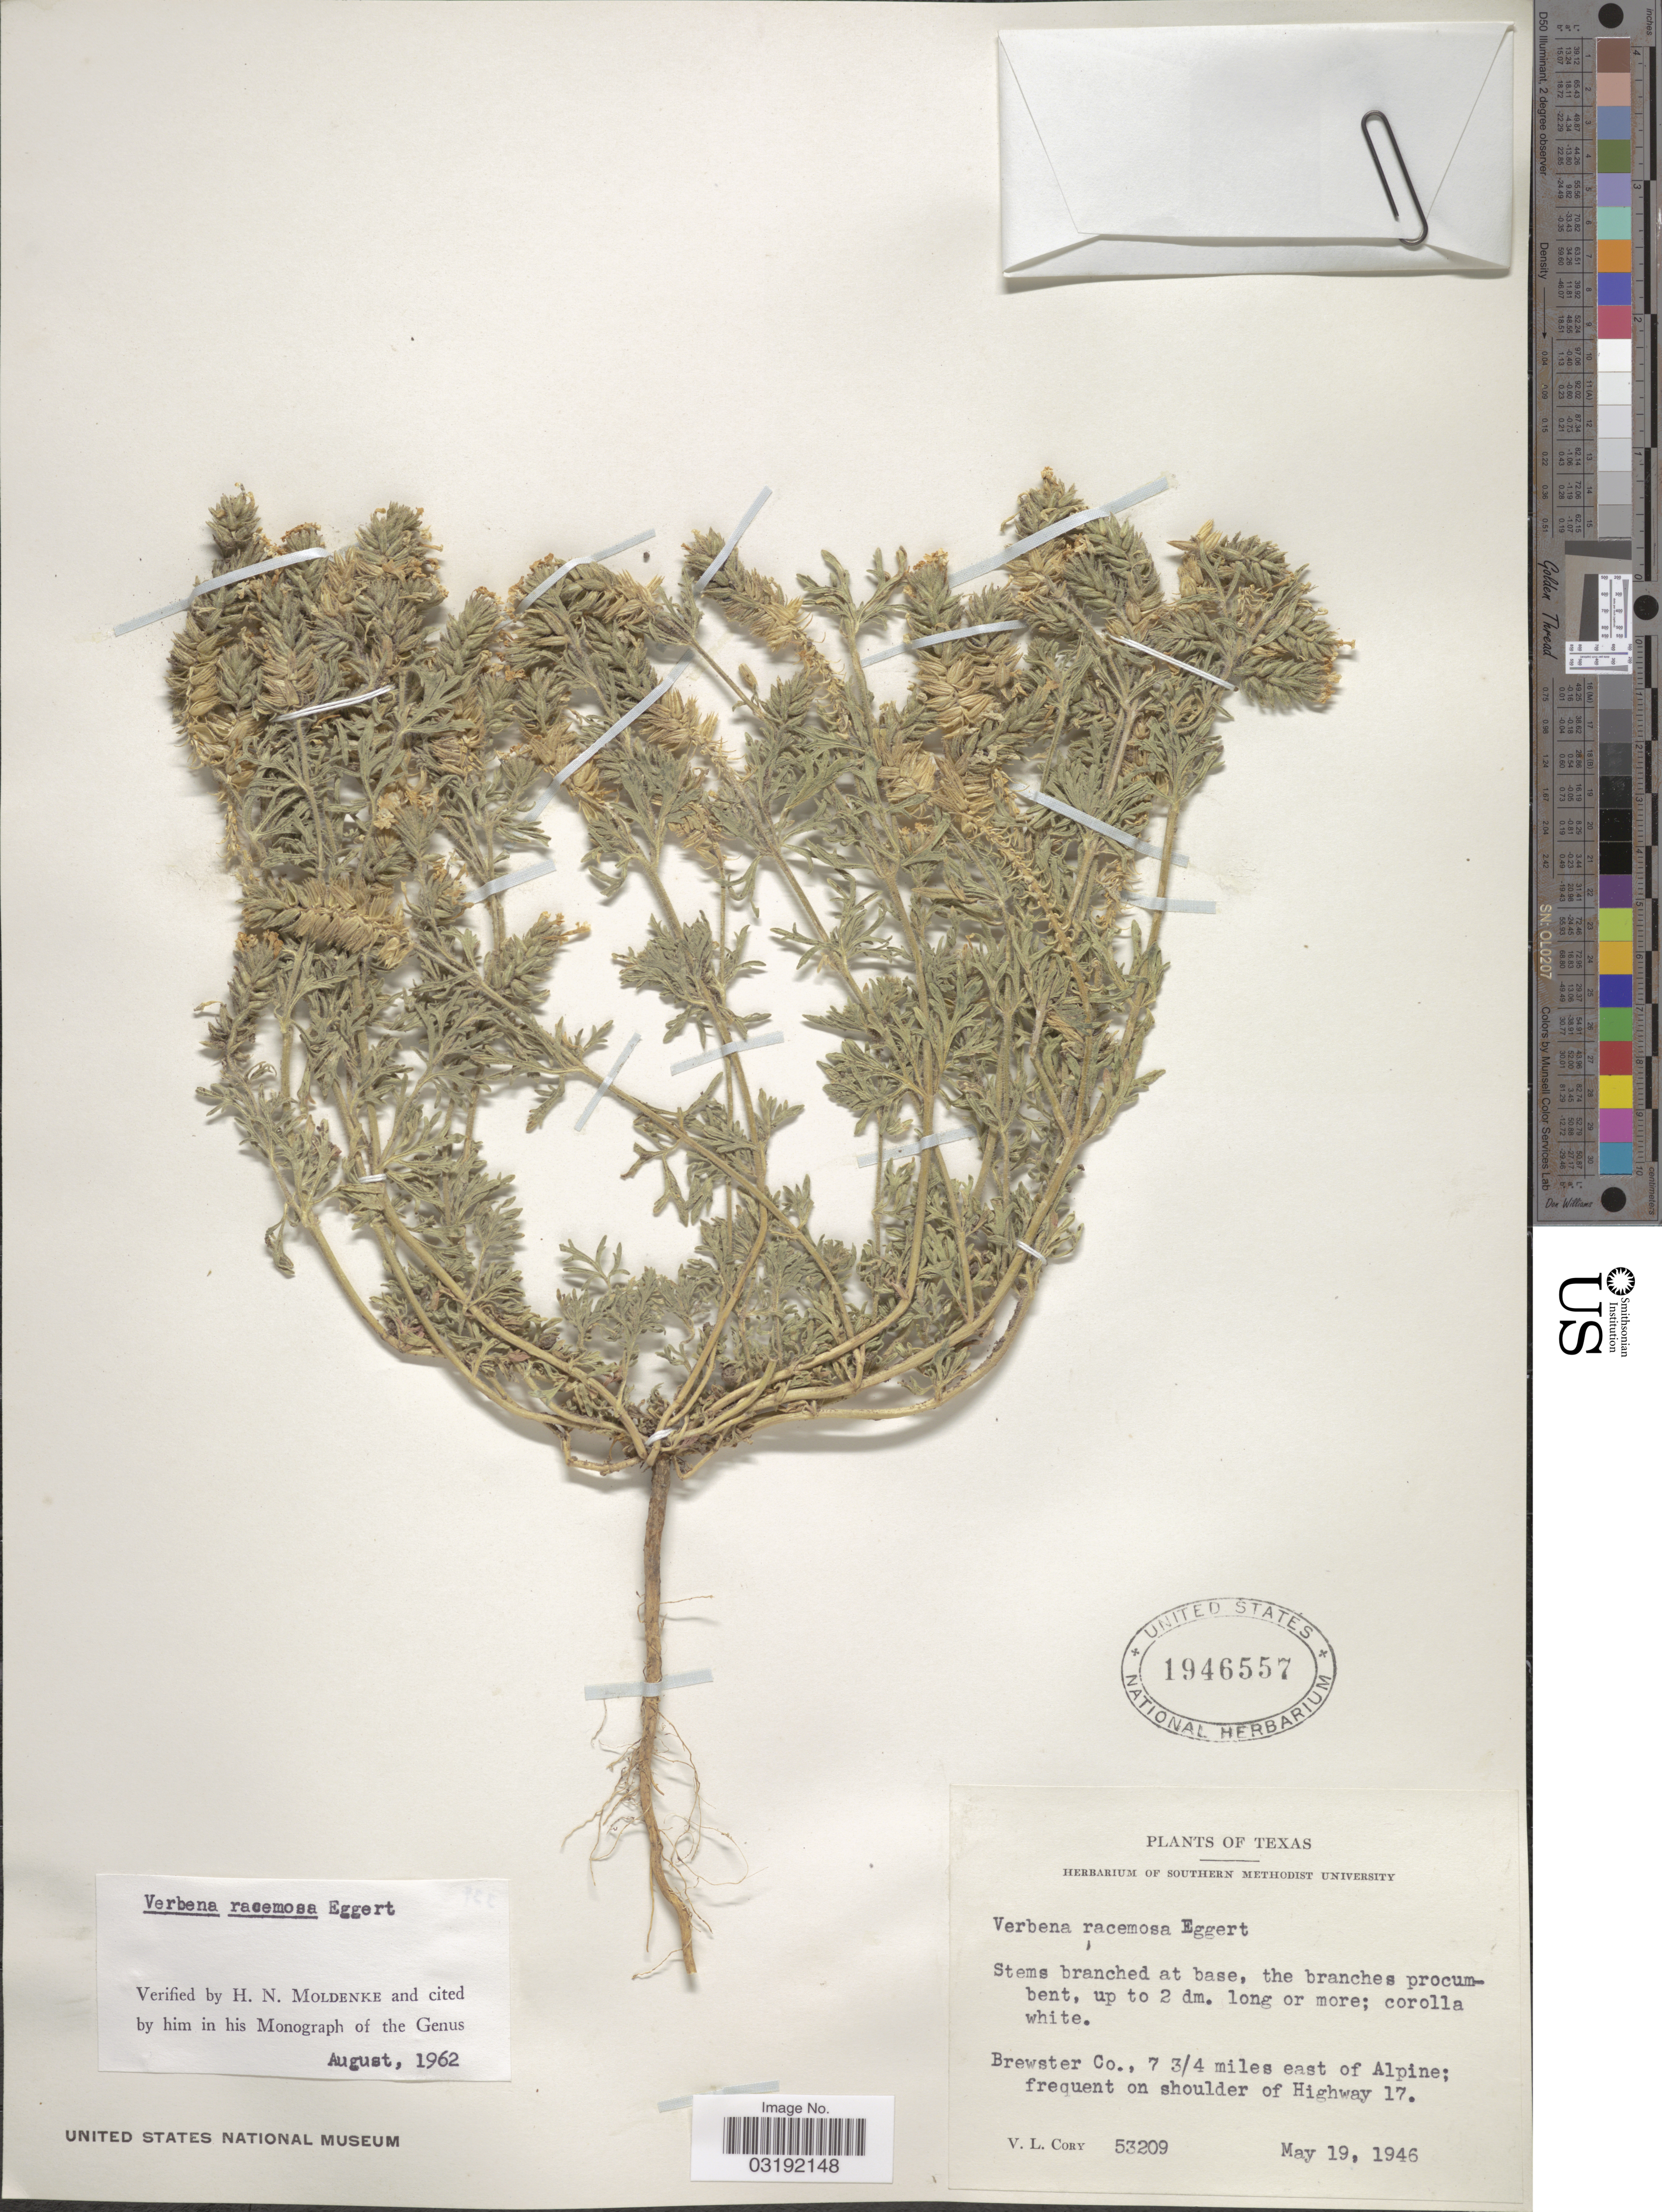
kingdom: Plantae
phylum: Tracheophyta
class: Magnoliopsida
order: Lamiales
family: Verbenaceae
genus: Verbena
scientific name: Verbena racemosa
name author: Eggert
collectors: V. Cory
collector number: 53209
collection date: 1946-05-19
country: United States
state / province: Texas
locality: Brewster Co., 7¾ miles east of Alpine; frequent on shoulder of Highway 17.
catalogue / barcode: US 1946557